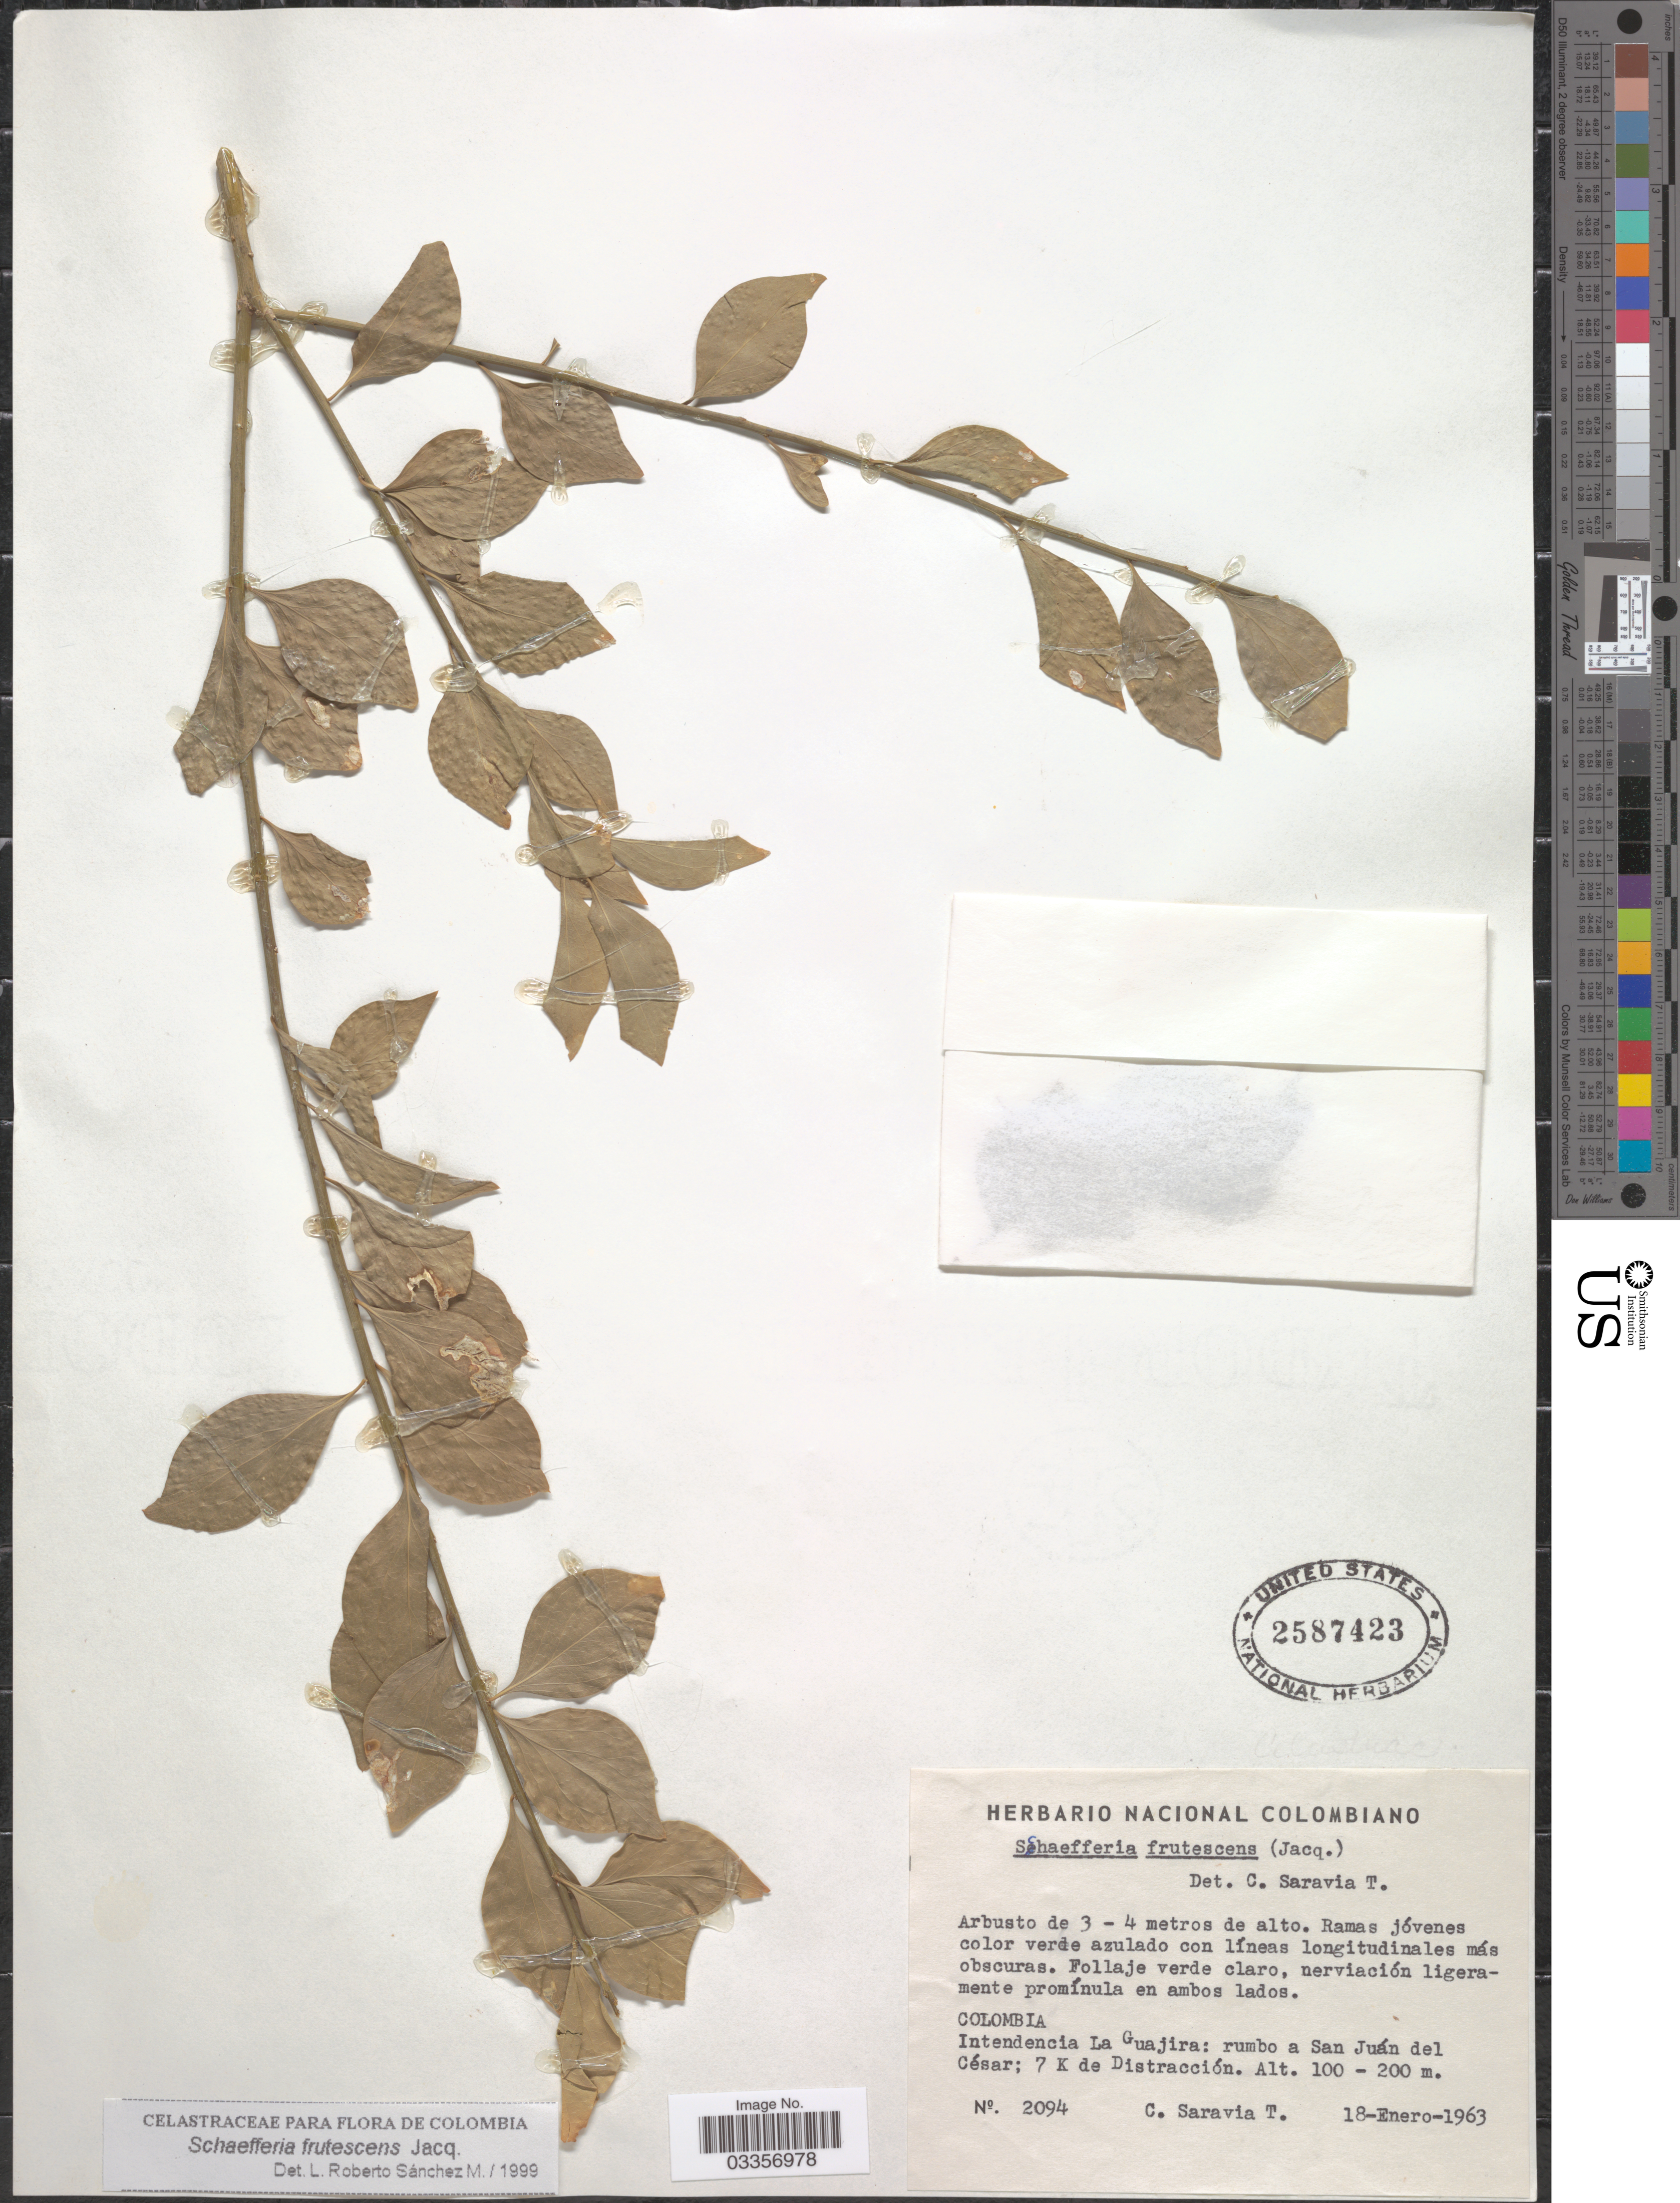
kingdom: Plantae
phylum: Tracheophyta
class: Magnoliopsida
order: Celastrales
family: Celastraceae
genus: Schaefferia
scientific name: Schaefferia frutescens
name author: Jacq.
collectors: C. Saravia T.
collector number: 2094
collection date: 1963-01-18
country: Colombia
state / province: La Guajira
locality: Intendencia La Guajira: rumbo a san Juán del César; 7 K de Distracción.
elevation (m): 100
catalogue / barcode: US 2587423